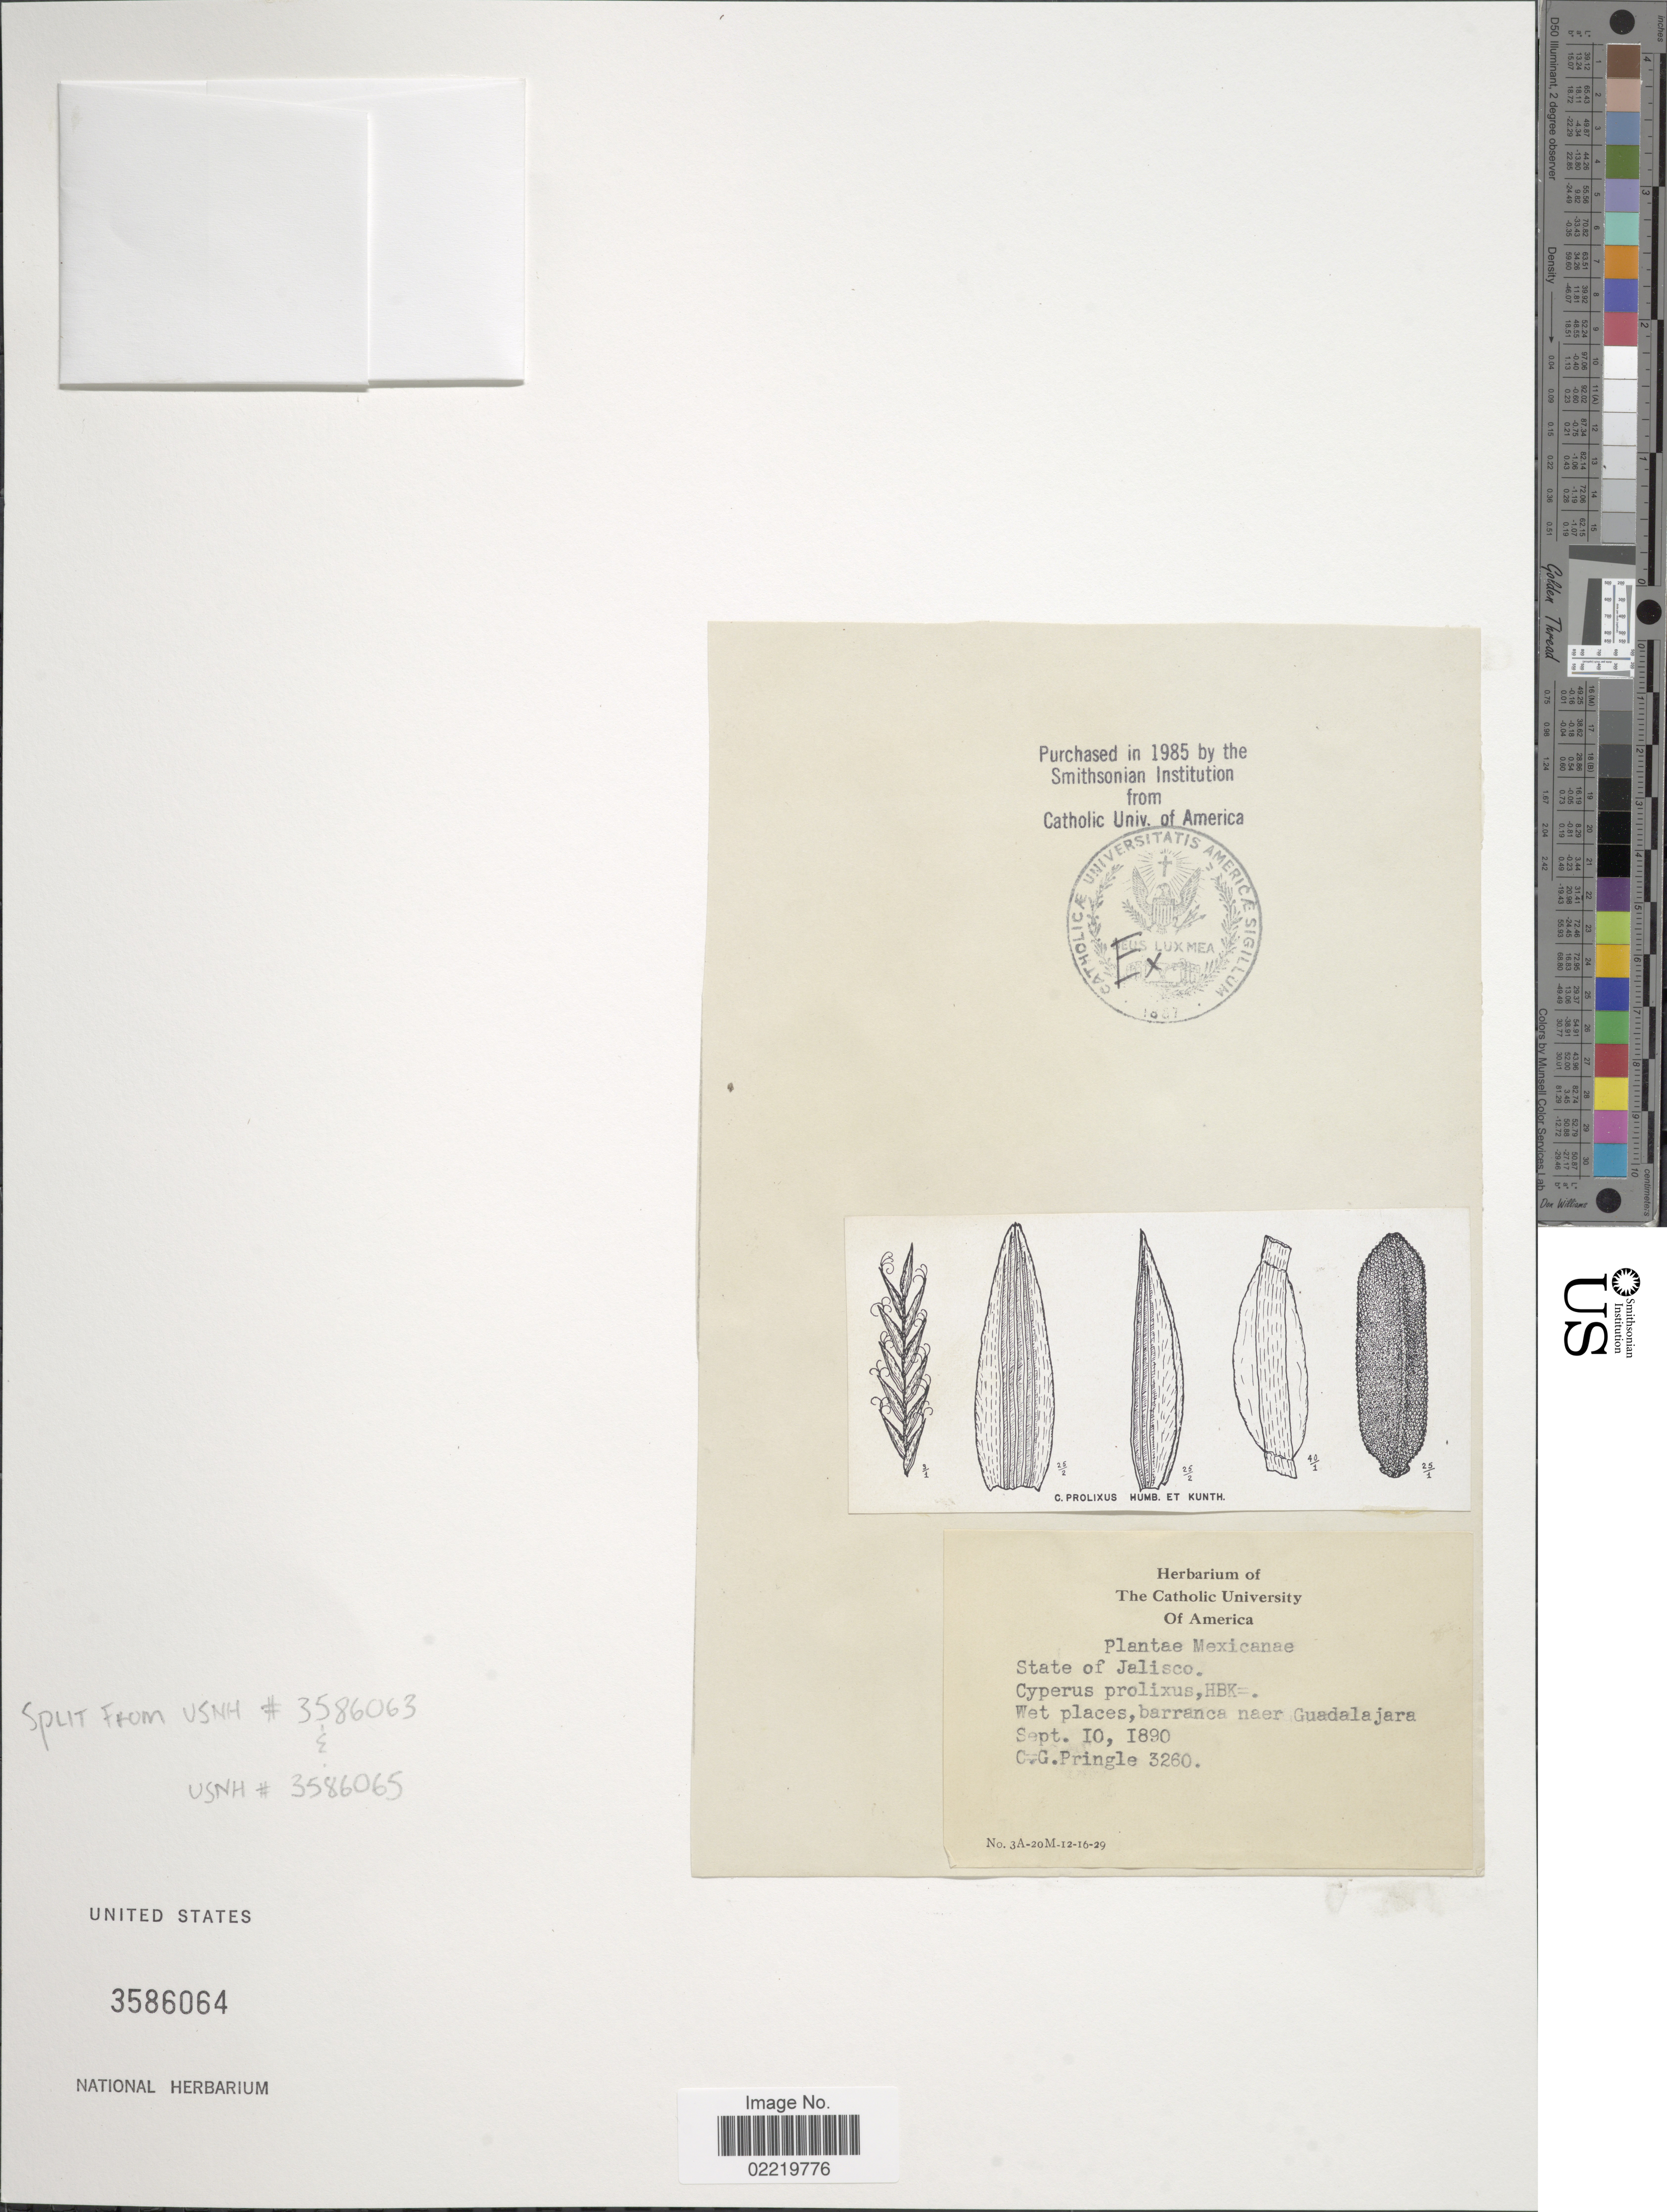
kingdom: Plantae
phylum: Tracheophyta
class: Liliopsida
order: Poales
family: Cyperaceae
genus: Cyperus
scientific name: Cyperus prolixus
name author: Kunth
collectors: C. G. Pringle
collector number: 3260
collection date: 1890-09-10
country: Mexico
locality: Wet places, barranca near Guadalajara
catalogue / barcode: US 3586064